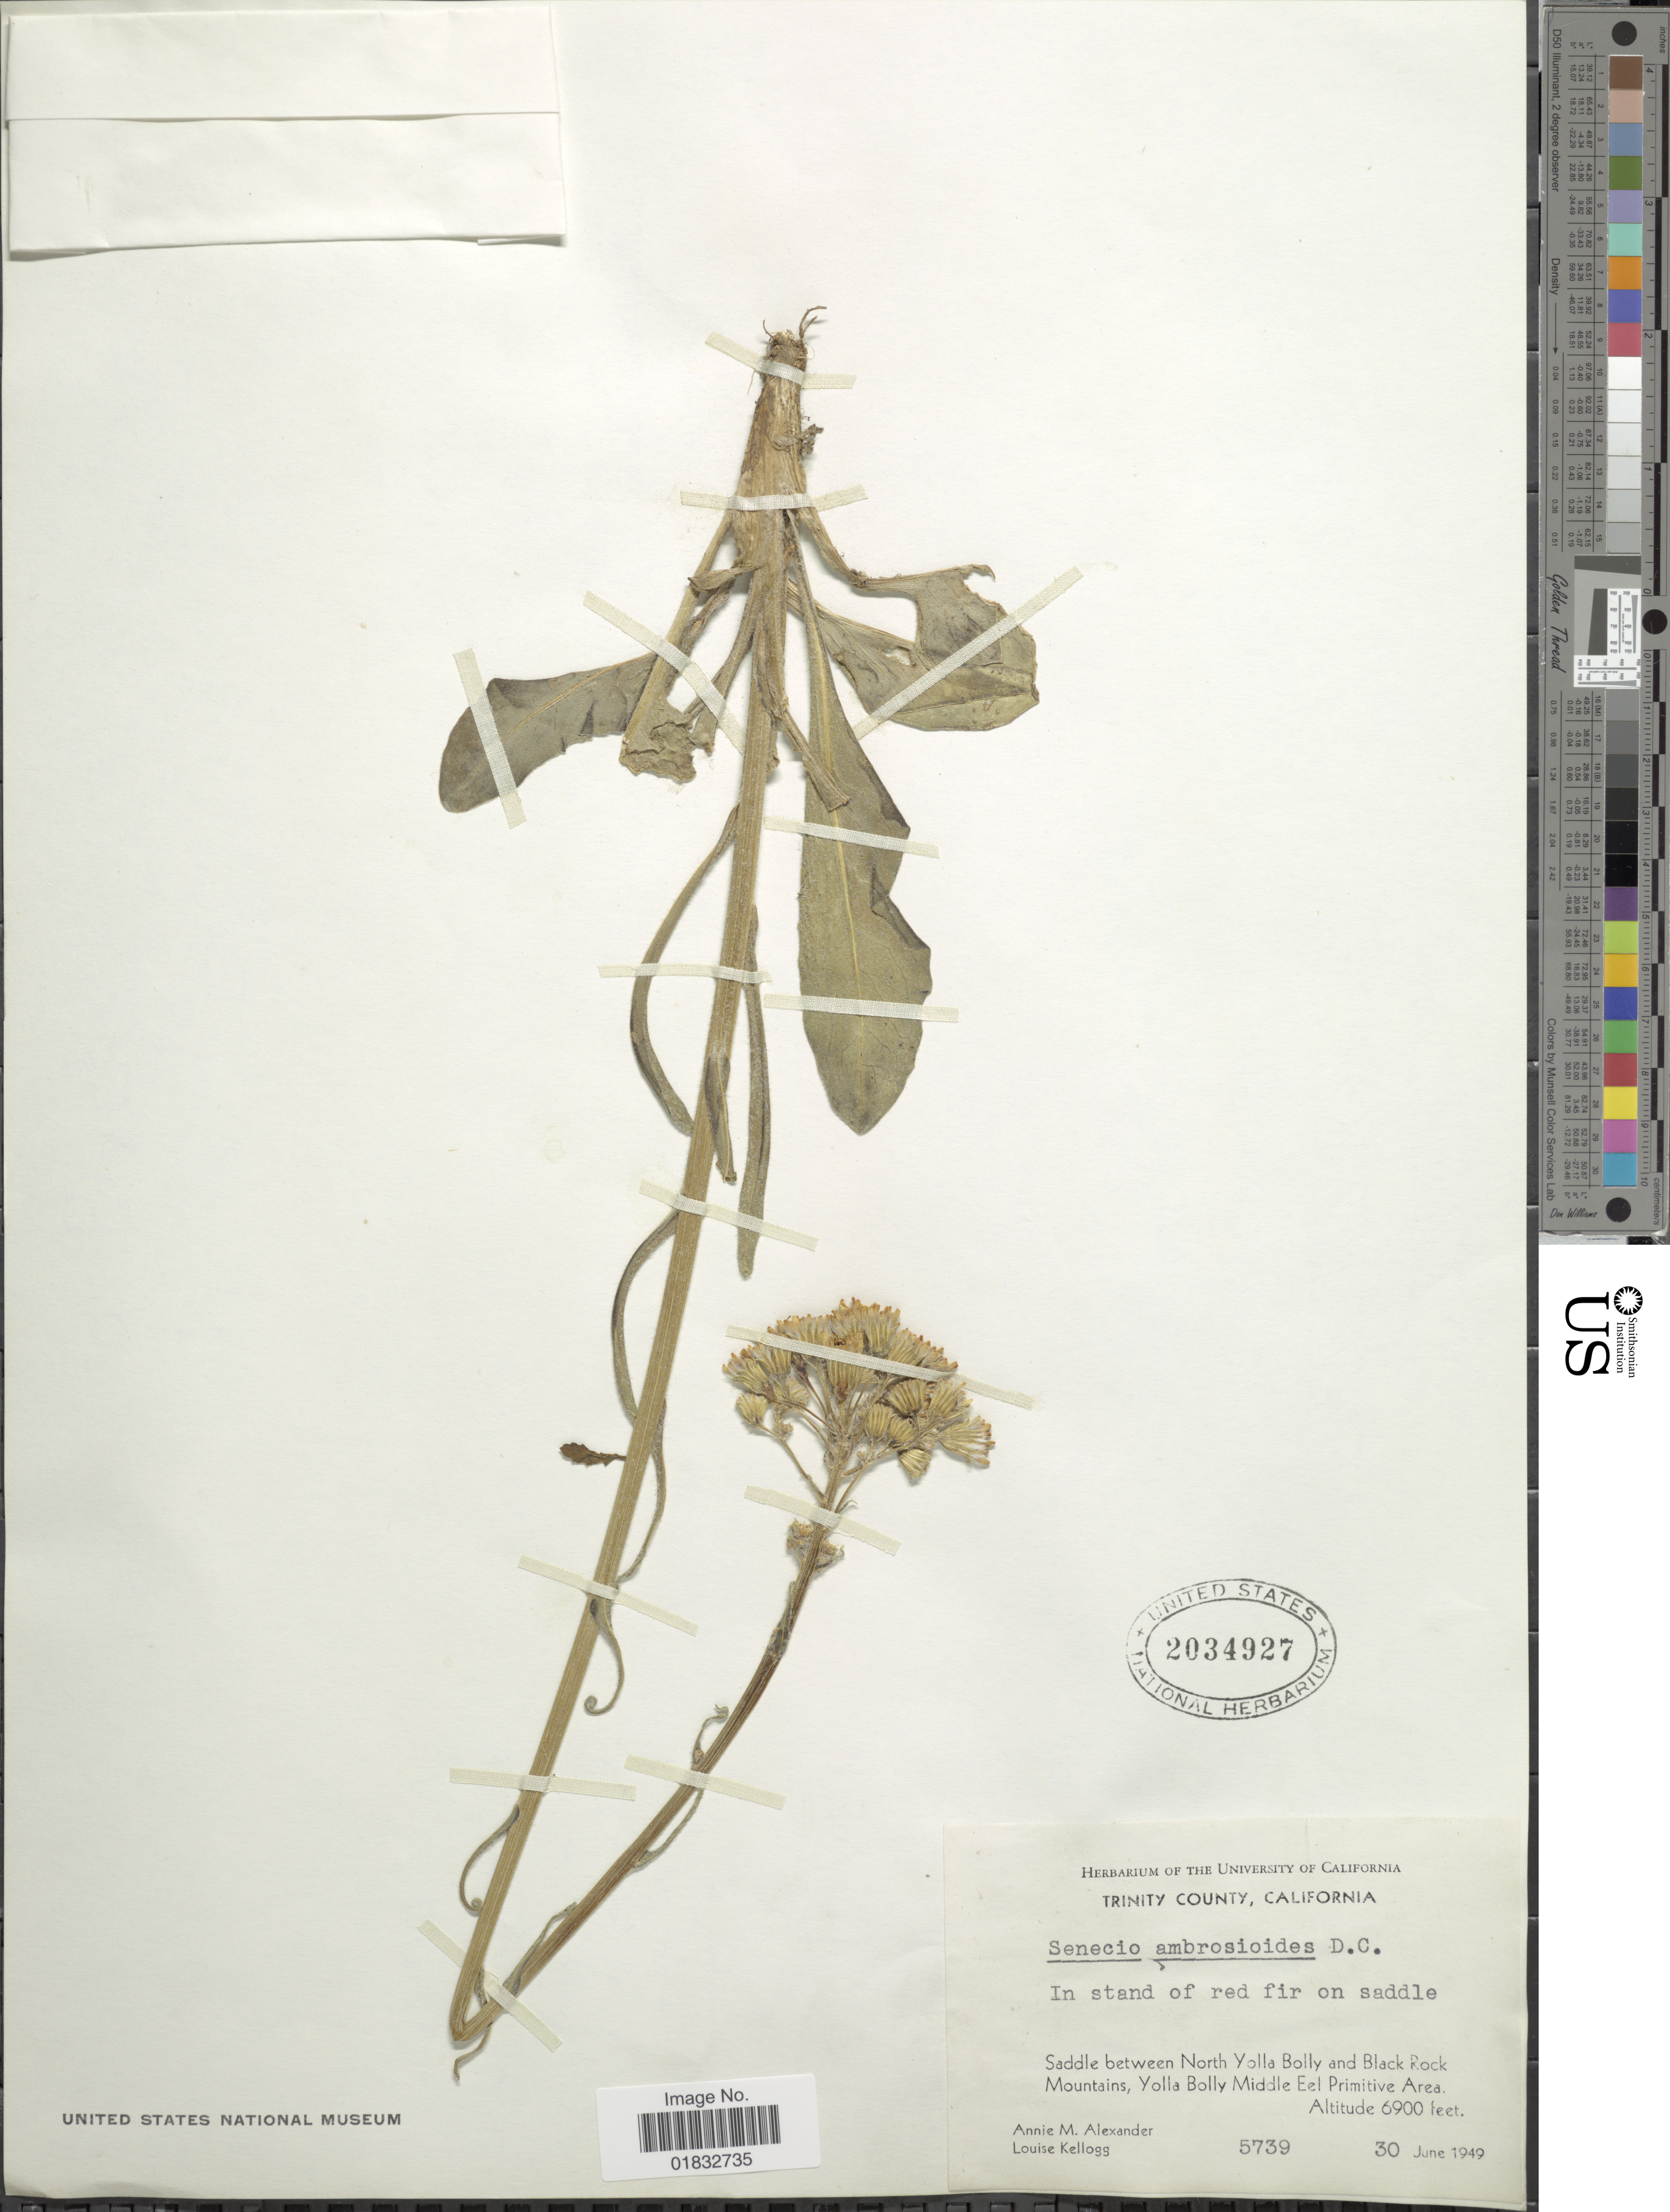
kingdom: Plantae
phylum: Tracheophyta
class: Magnoliopsida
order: Asterales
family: Asteraceae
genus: Senecio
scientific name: Senecio eremophilus var. kingii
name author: (Rydb.) Greenm.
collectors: A. M. Alexander & L. Kellogg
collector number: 5739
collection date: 1949-06-30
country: United States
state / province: California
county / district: Trinity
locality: Trinity County, In stand of red fir on saddle, Saddle between North Yolla Bolly and Black Rock Mountains, Yolla Bolly Middle Eel Primitive Area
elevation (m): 2103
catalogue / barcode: US 2034927